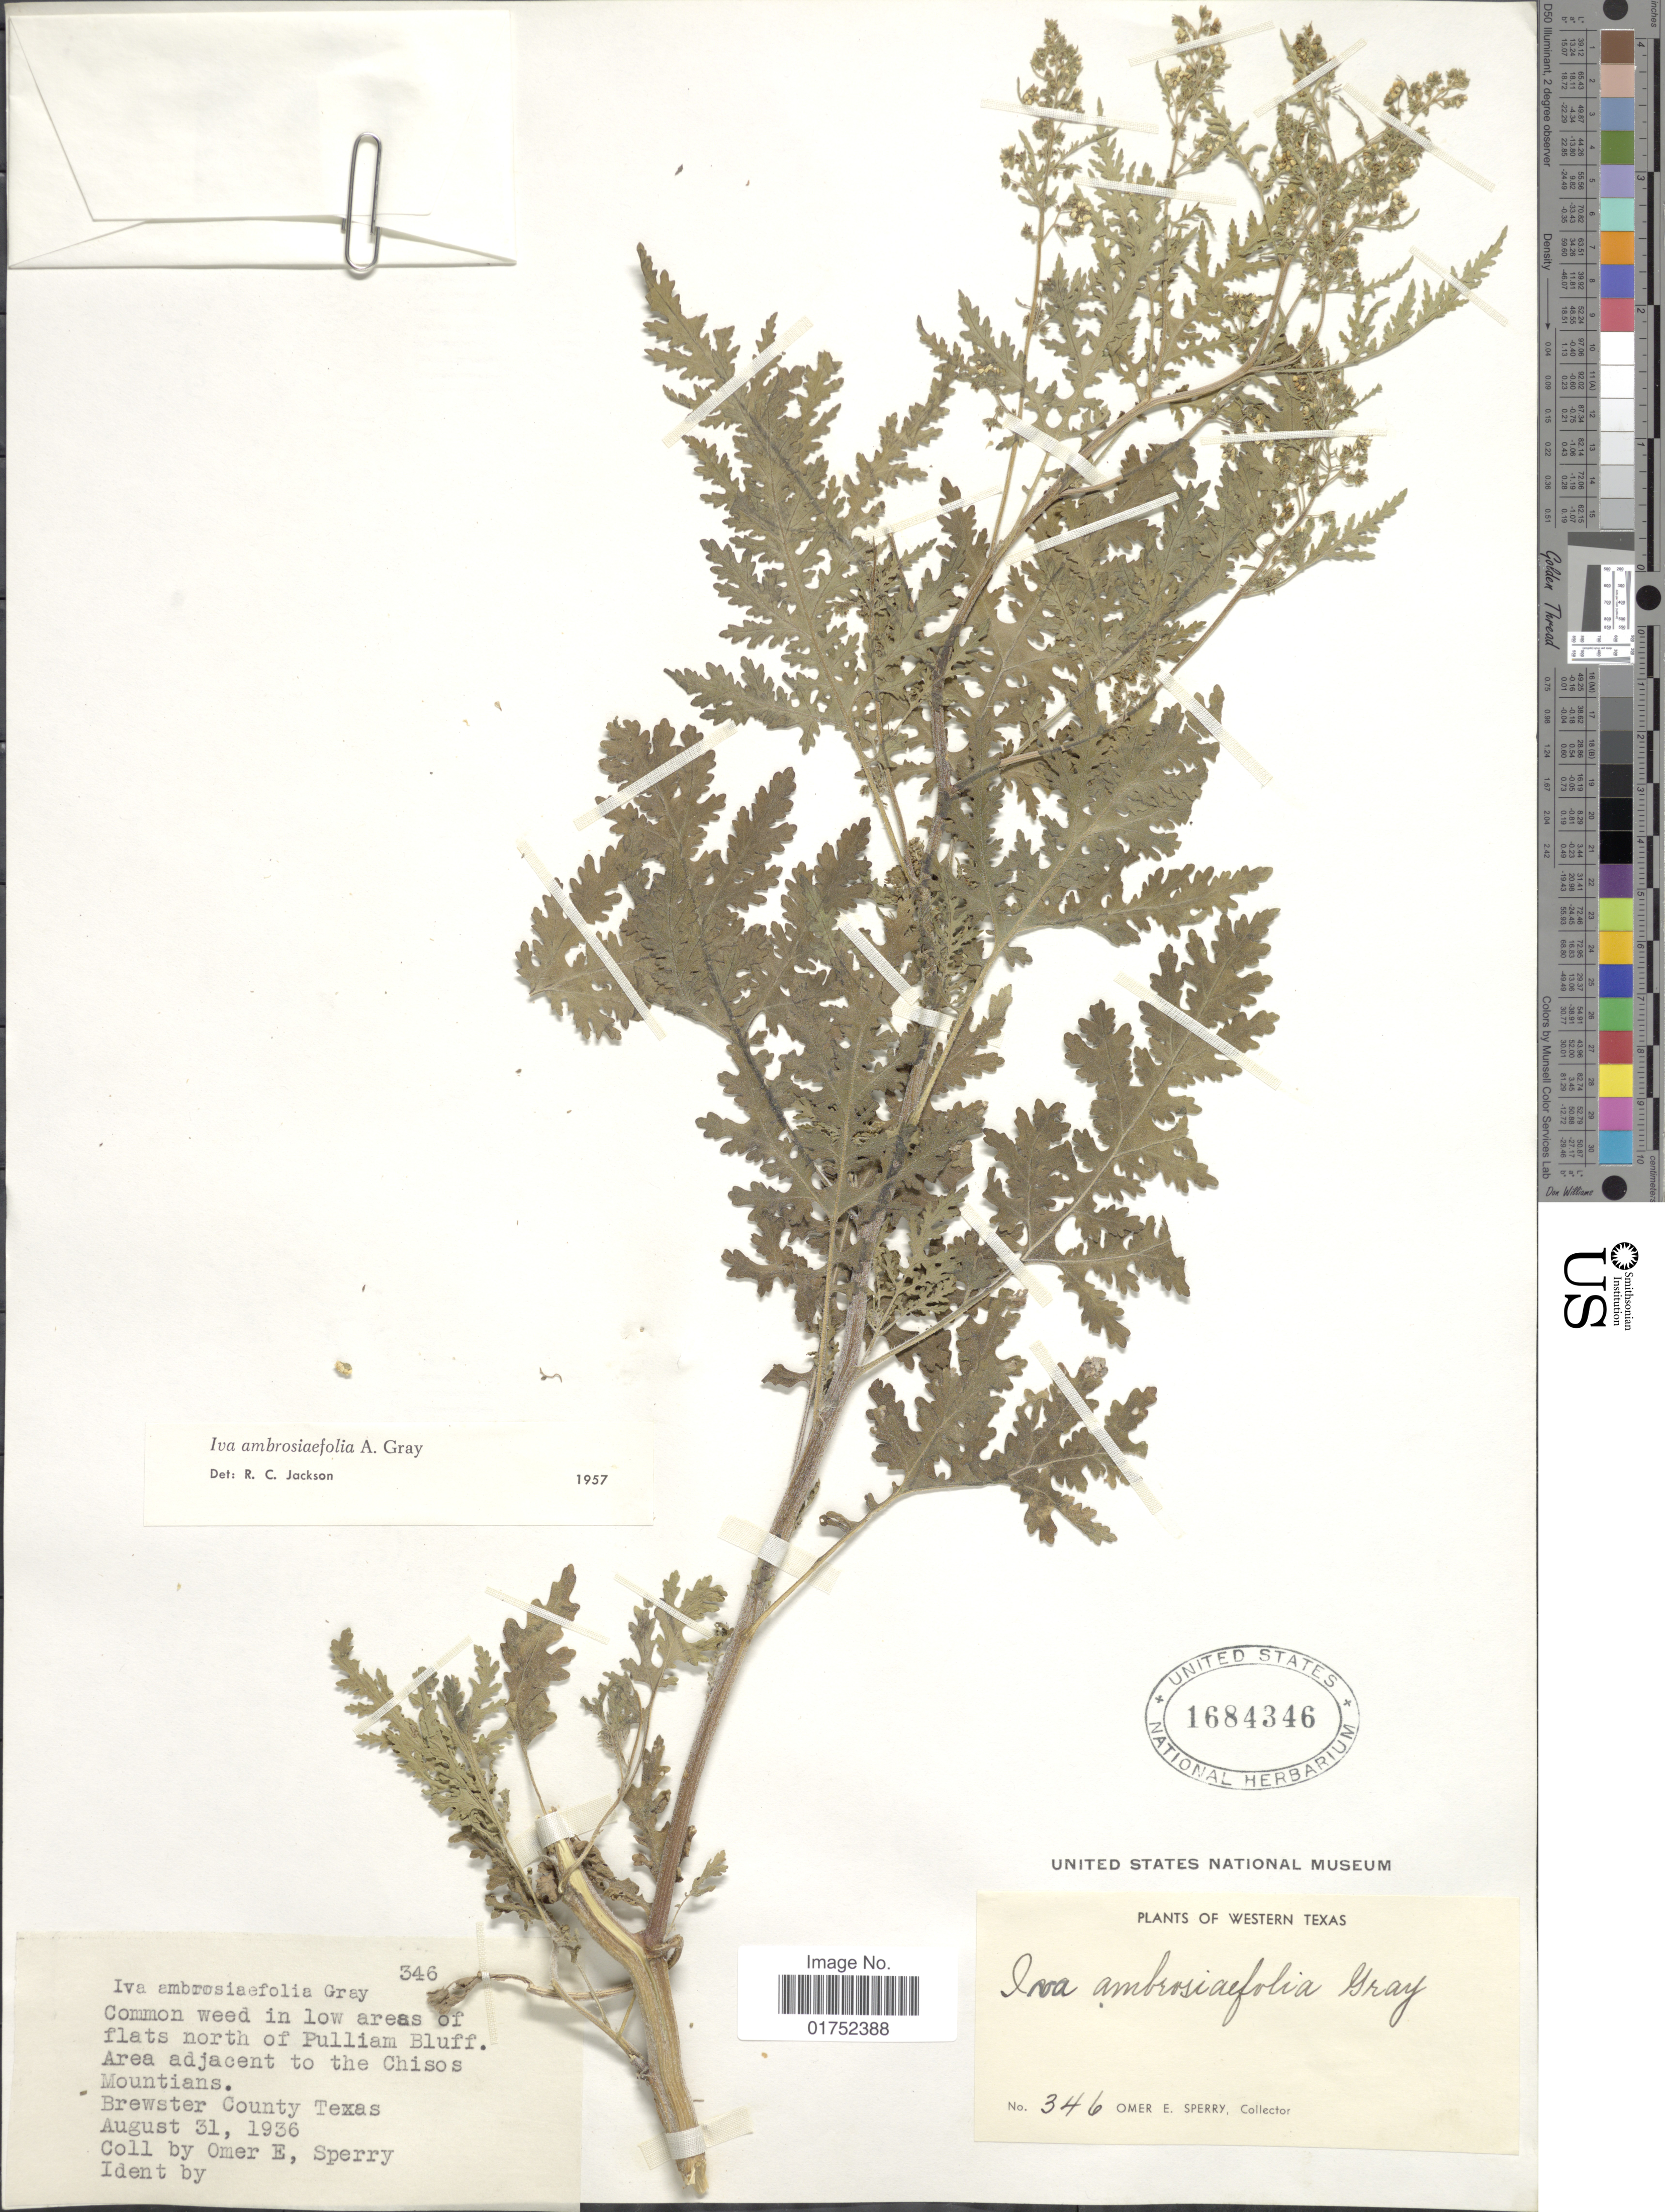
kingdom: Plantae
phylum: Tracheophyta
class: Magnoliopsida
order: Asterales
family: Asteraceae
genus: Iva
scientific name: Iva ambrosiifolia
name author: (A. Gray) A. Gray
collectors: O. E. Sperry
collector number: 346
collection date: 1936-08-31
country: United States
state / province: Texas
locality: Western Texas, north of Pulliam Bluff, area adjacent to the Chisos Mountains, Brewster County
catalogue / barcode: US 1684346